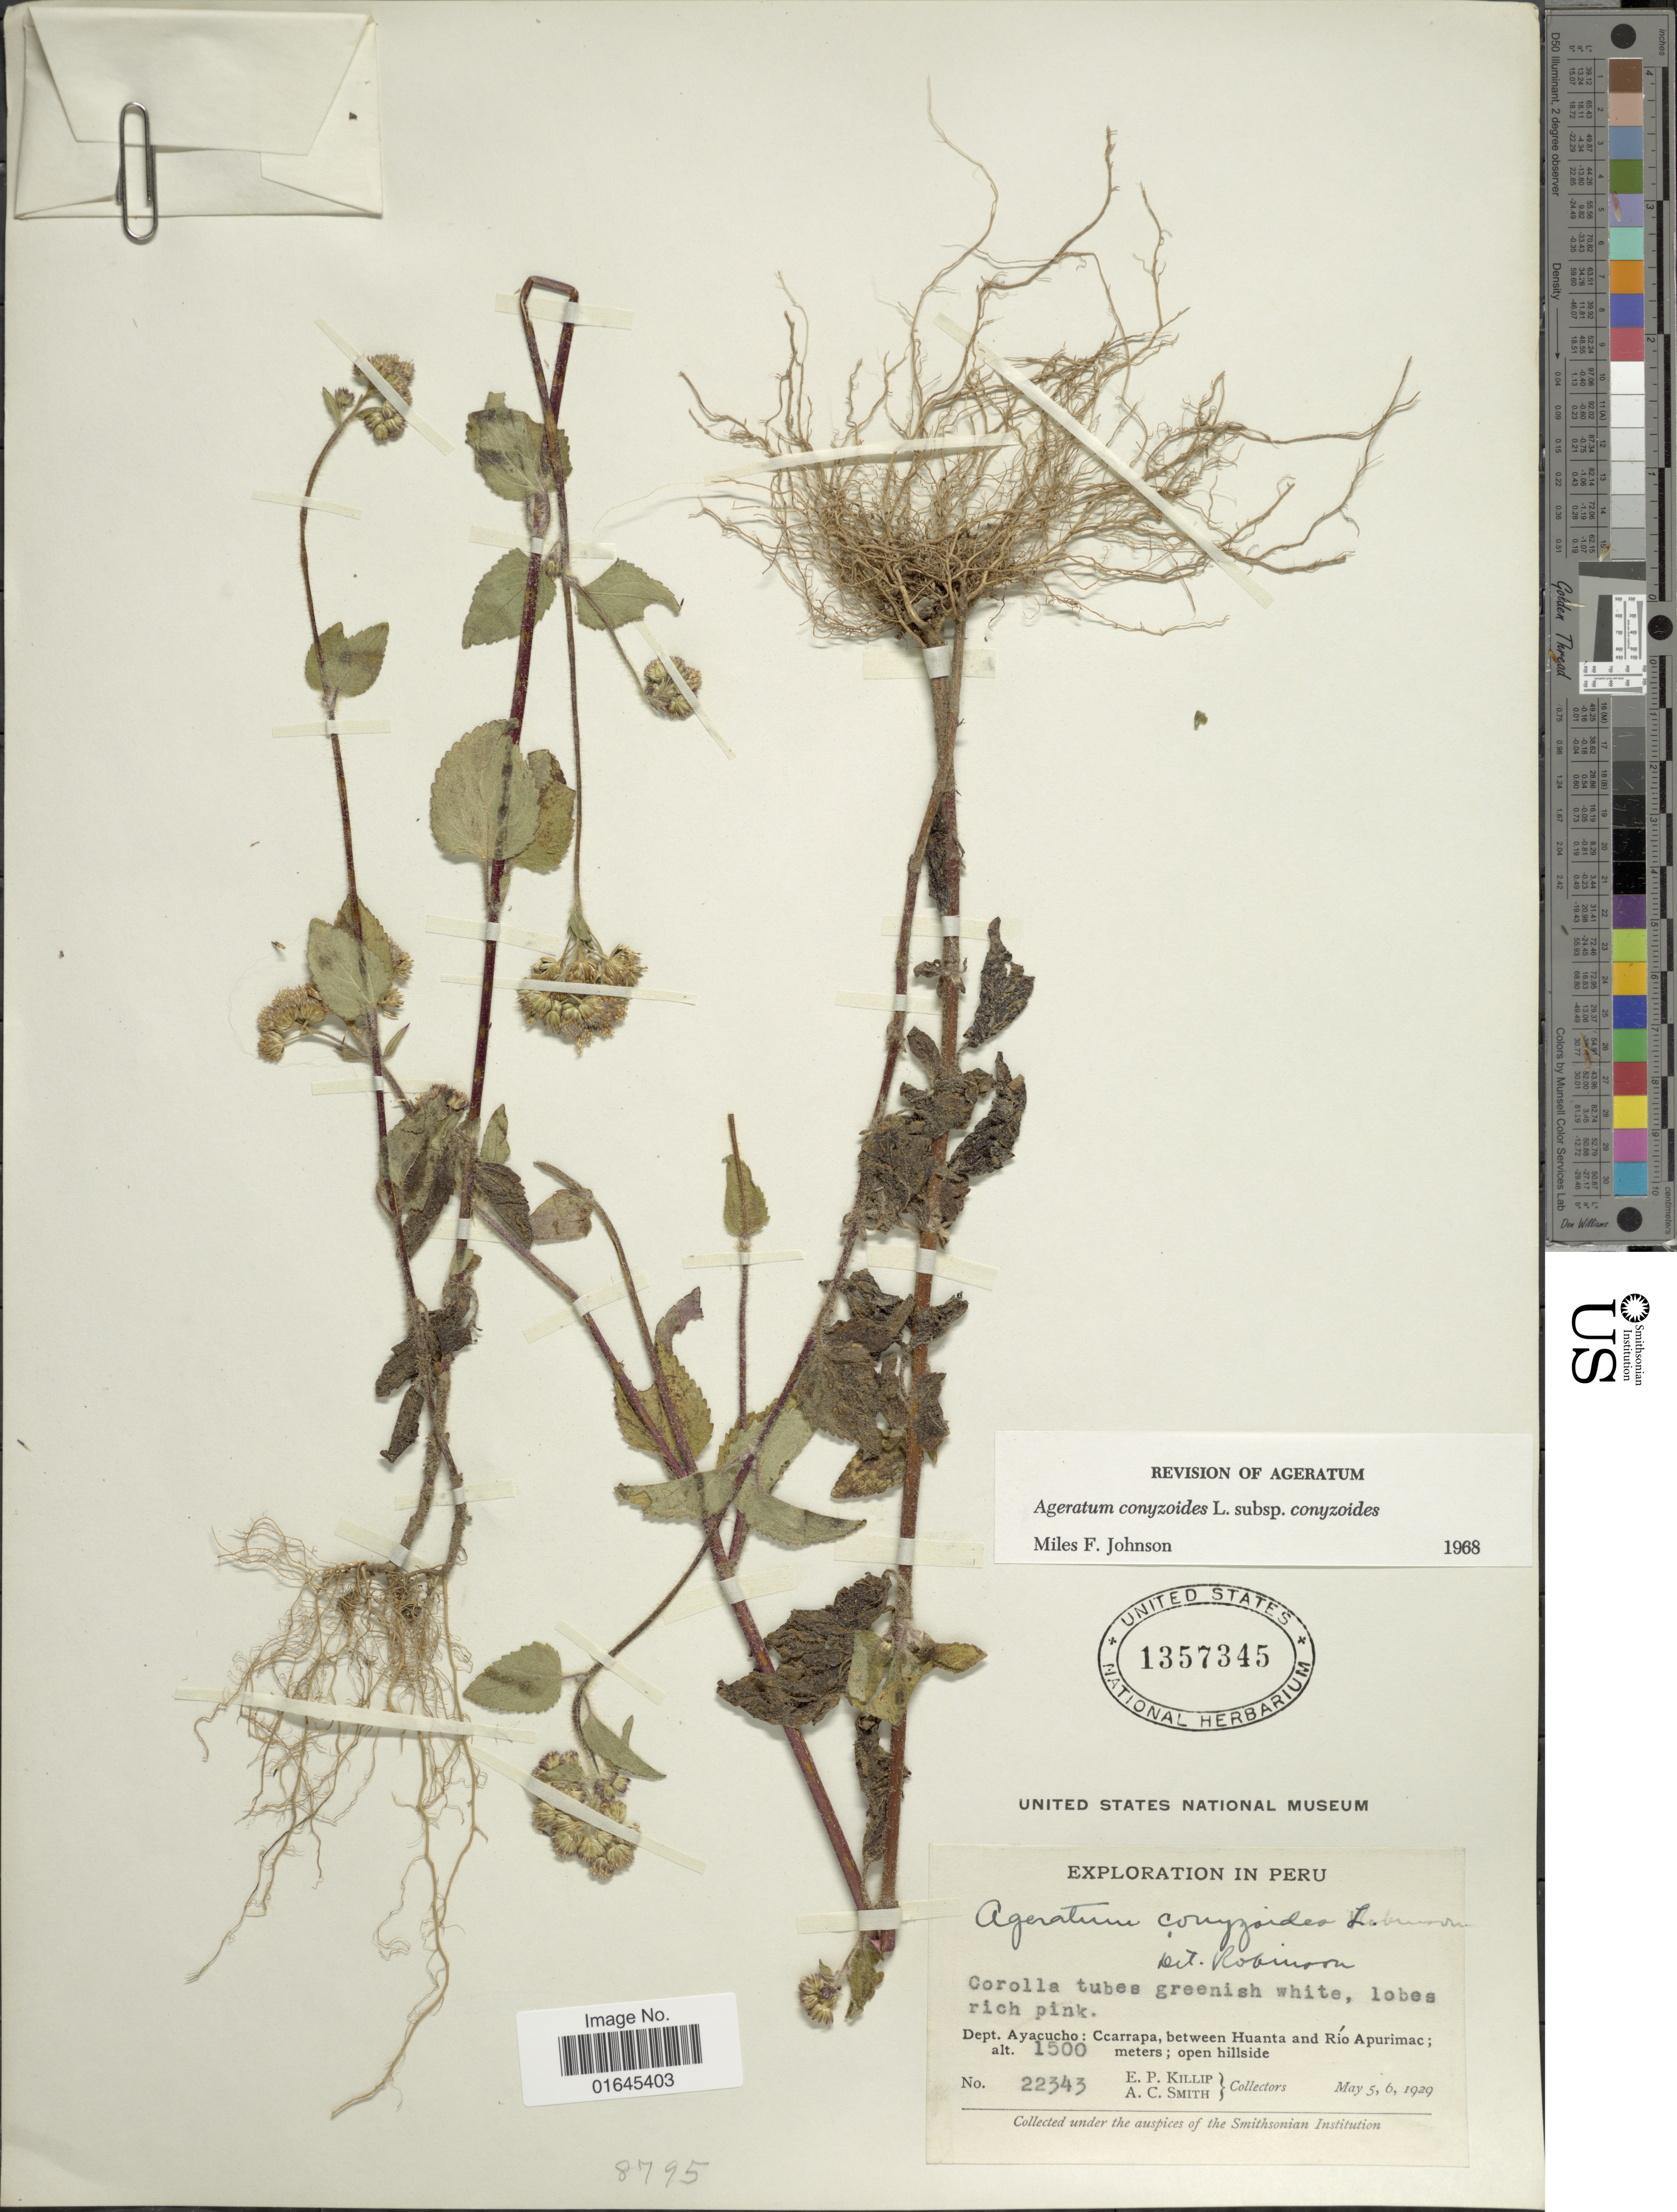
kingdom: Plantae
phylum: Tracheophyta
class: Magnoliopsida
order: Asterales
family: Asteraceae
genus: Ageratum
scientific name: Ageratum conyzoides subsp. conyzoides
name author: L.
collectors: E. P. Killip & A. C. Smith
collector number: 22343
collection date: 1929-05-05/1929-05-06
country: Peru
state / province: Ayacucho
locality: Ccarrapa, between Huanta and Río Apurimac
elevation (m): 1500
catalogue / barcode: US 1357345